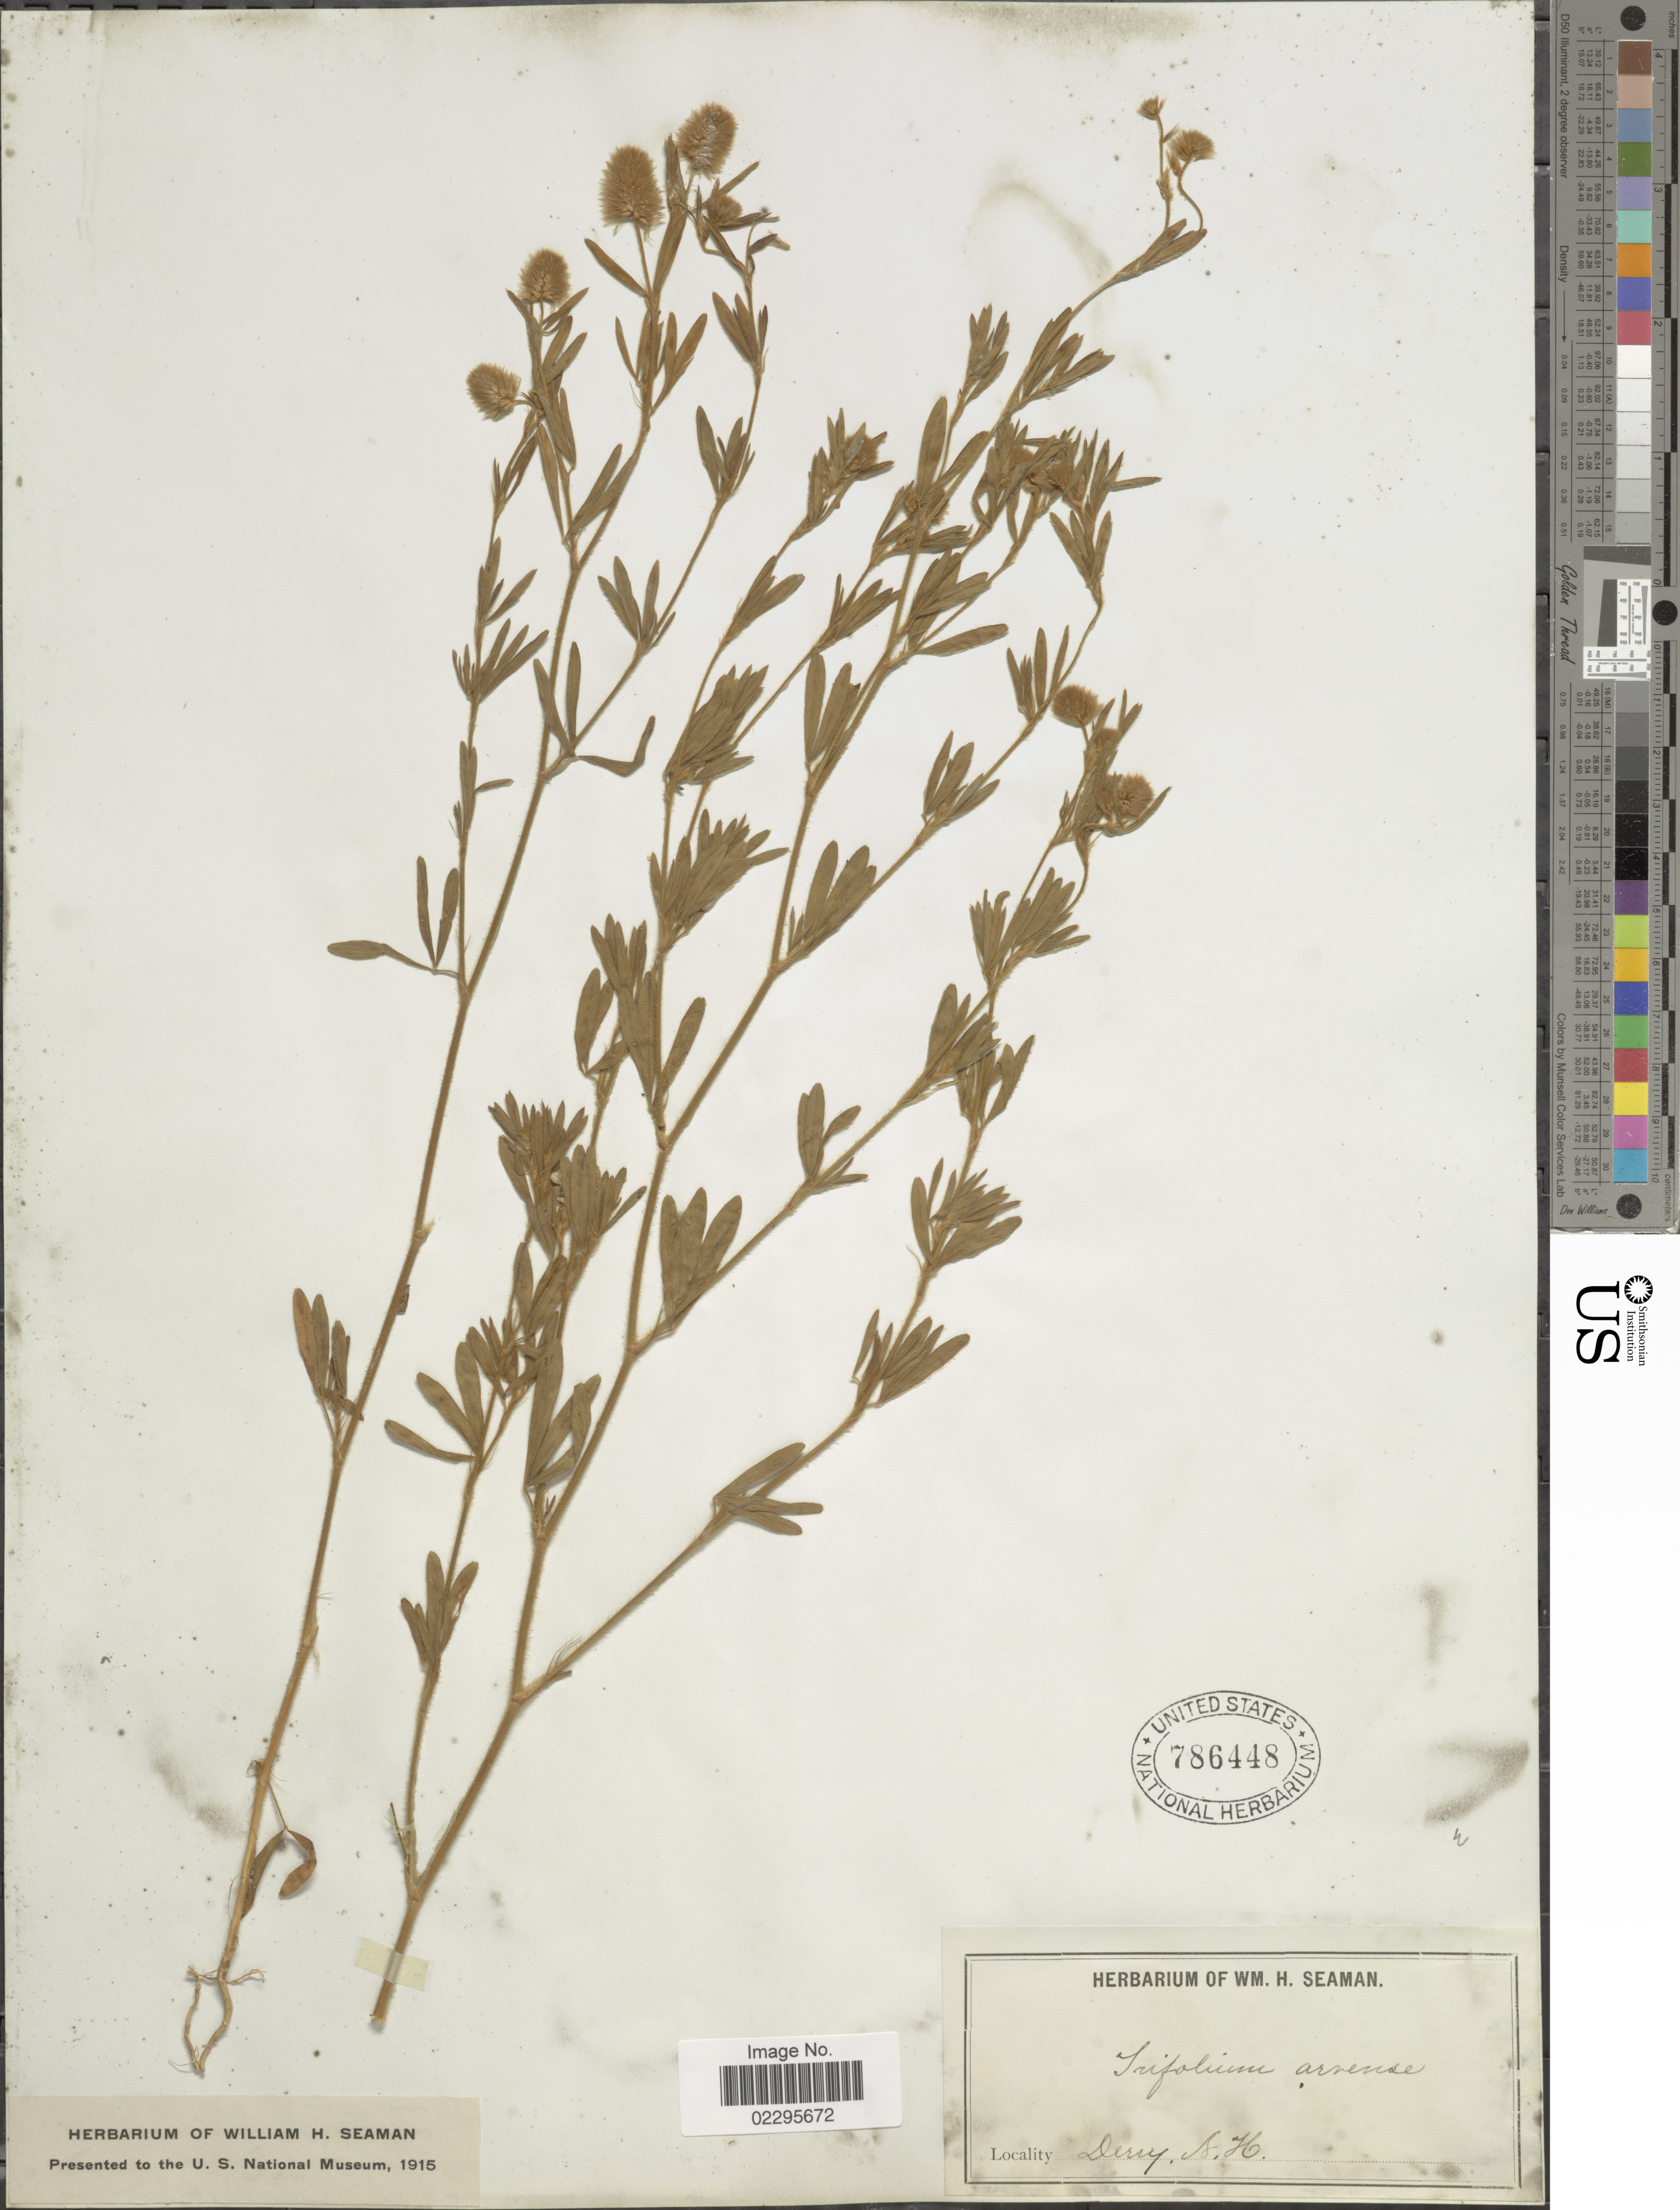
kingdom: Plantae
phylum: Tracheophyta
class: Magnoliopsida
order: Fabales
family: Fabaceae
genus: Trifolium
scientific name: Trifolium arvense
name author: L.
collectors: ex herb. Seaman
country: United States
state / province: New Hampshire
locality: Derry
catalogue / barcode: US 786448